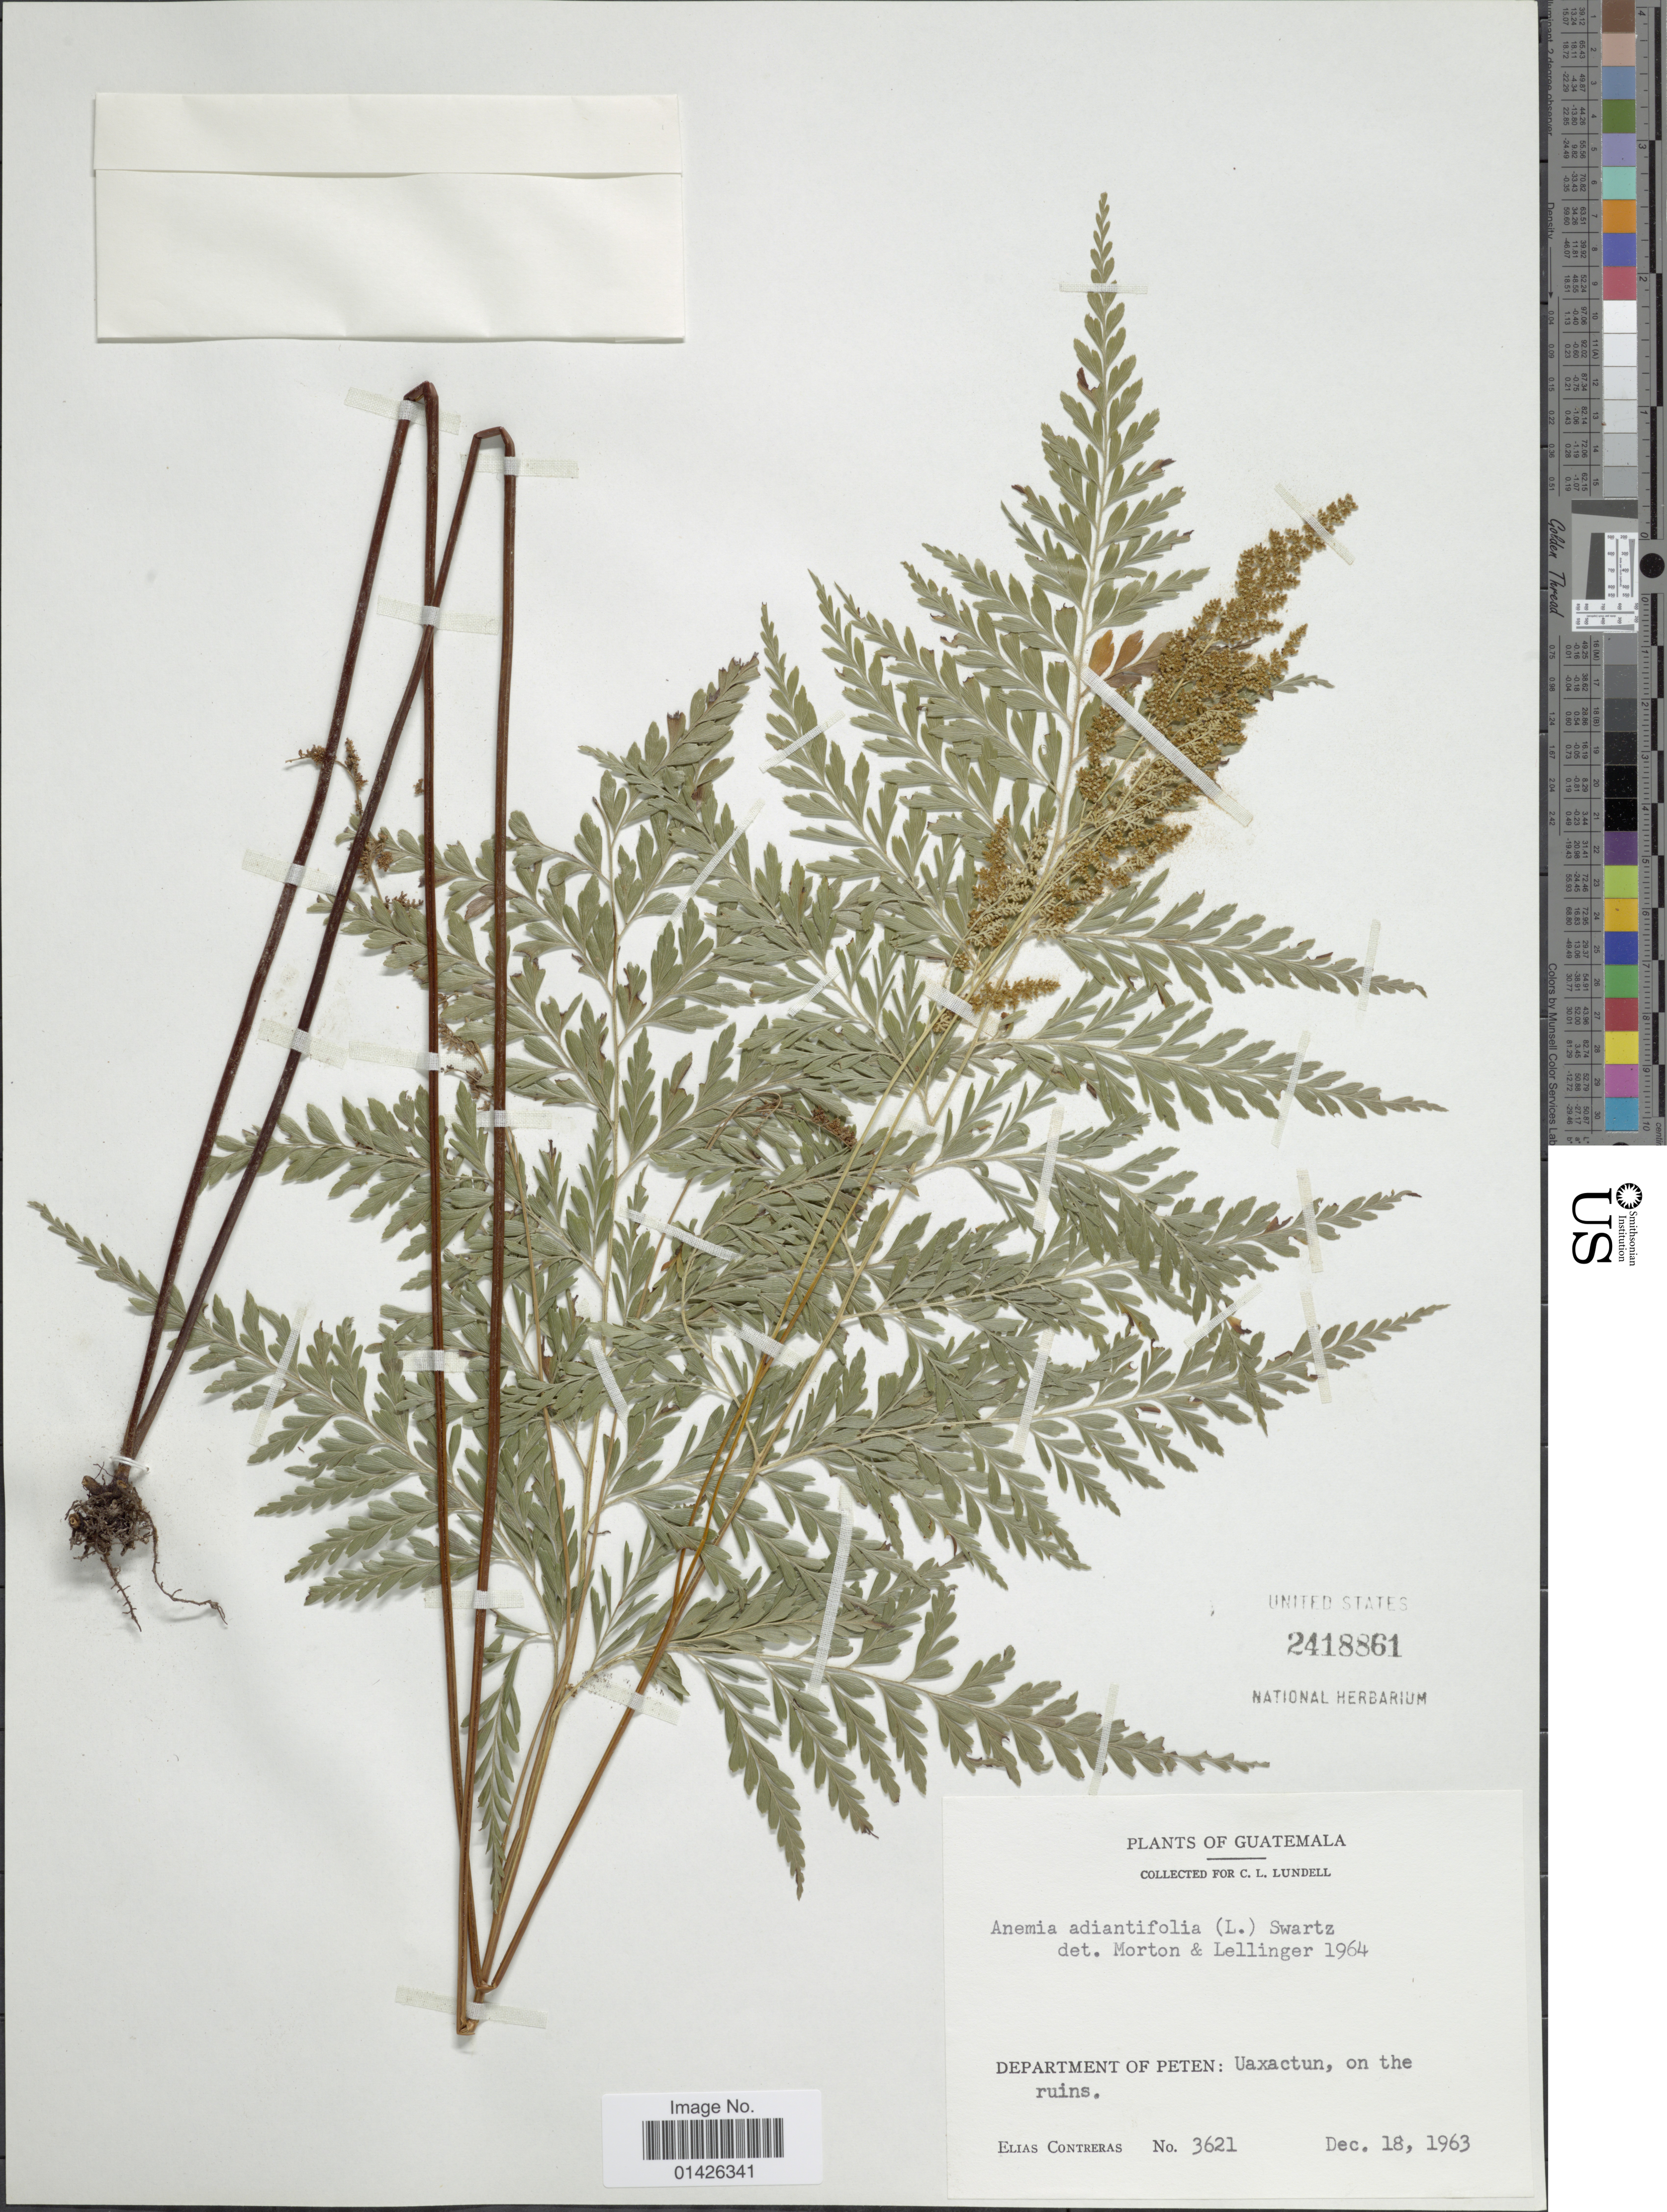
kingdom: Plantae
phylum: Tracheophyta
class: Polypodiopsida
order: Schizaeales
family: Anemiaceae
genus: Anemia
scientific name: Anemia adiantifolia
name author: (L.) Sw.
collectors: E. Contreras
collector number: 3621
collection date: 1963-12-18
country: Guatemala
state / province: El Petén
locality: Department of Peten: Uaxactun, on the ruins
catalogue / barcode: US 2418861